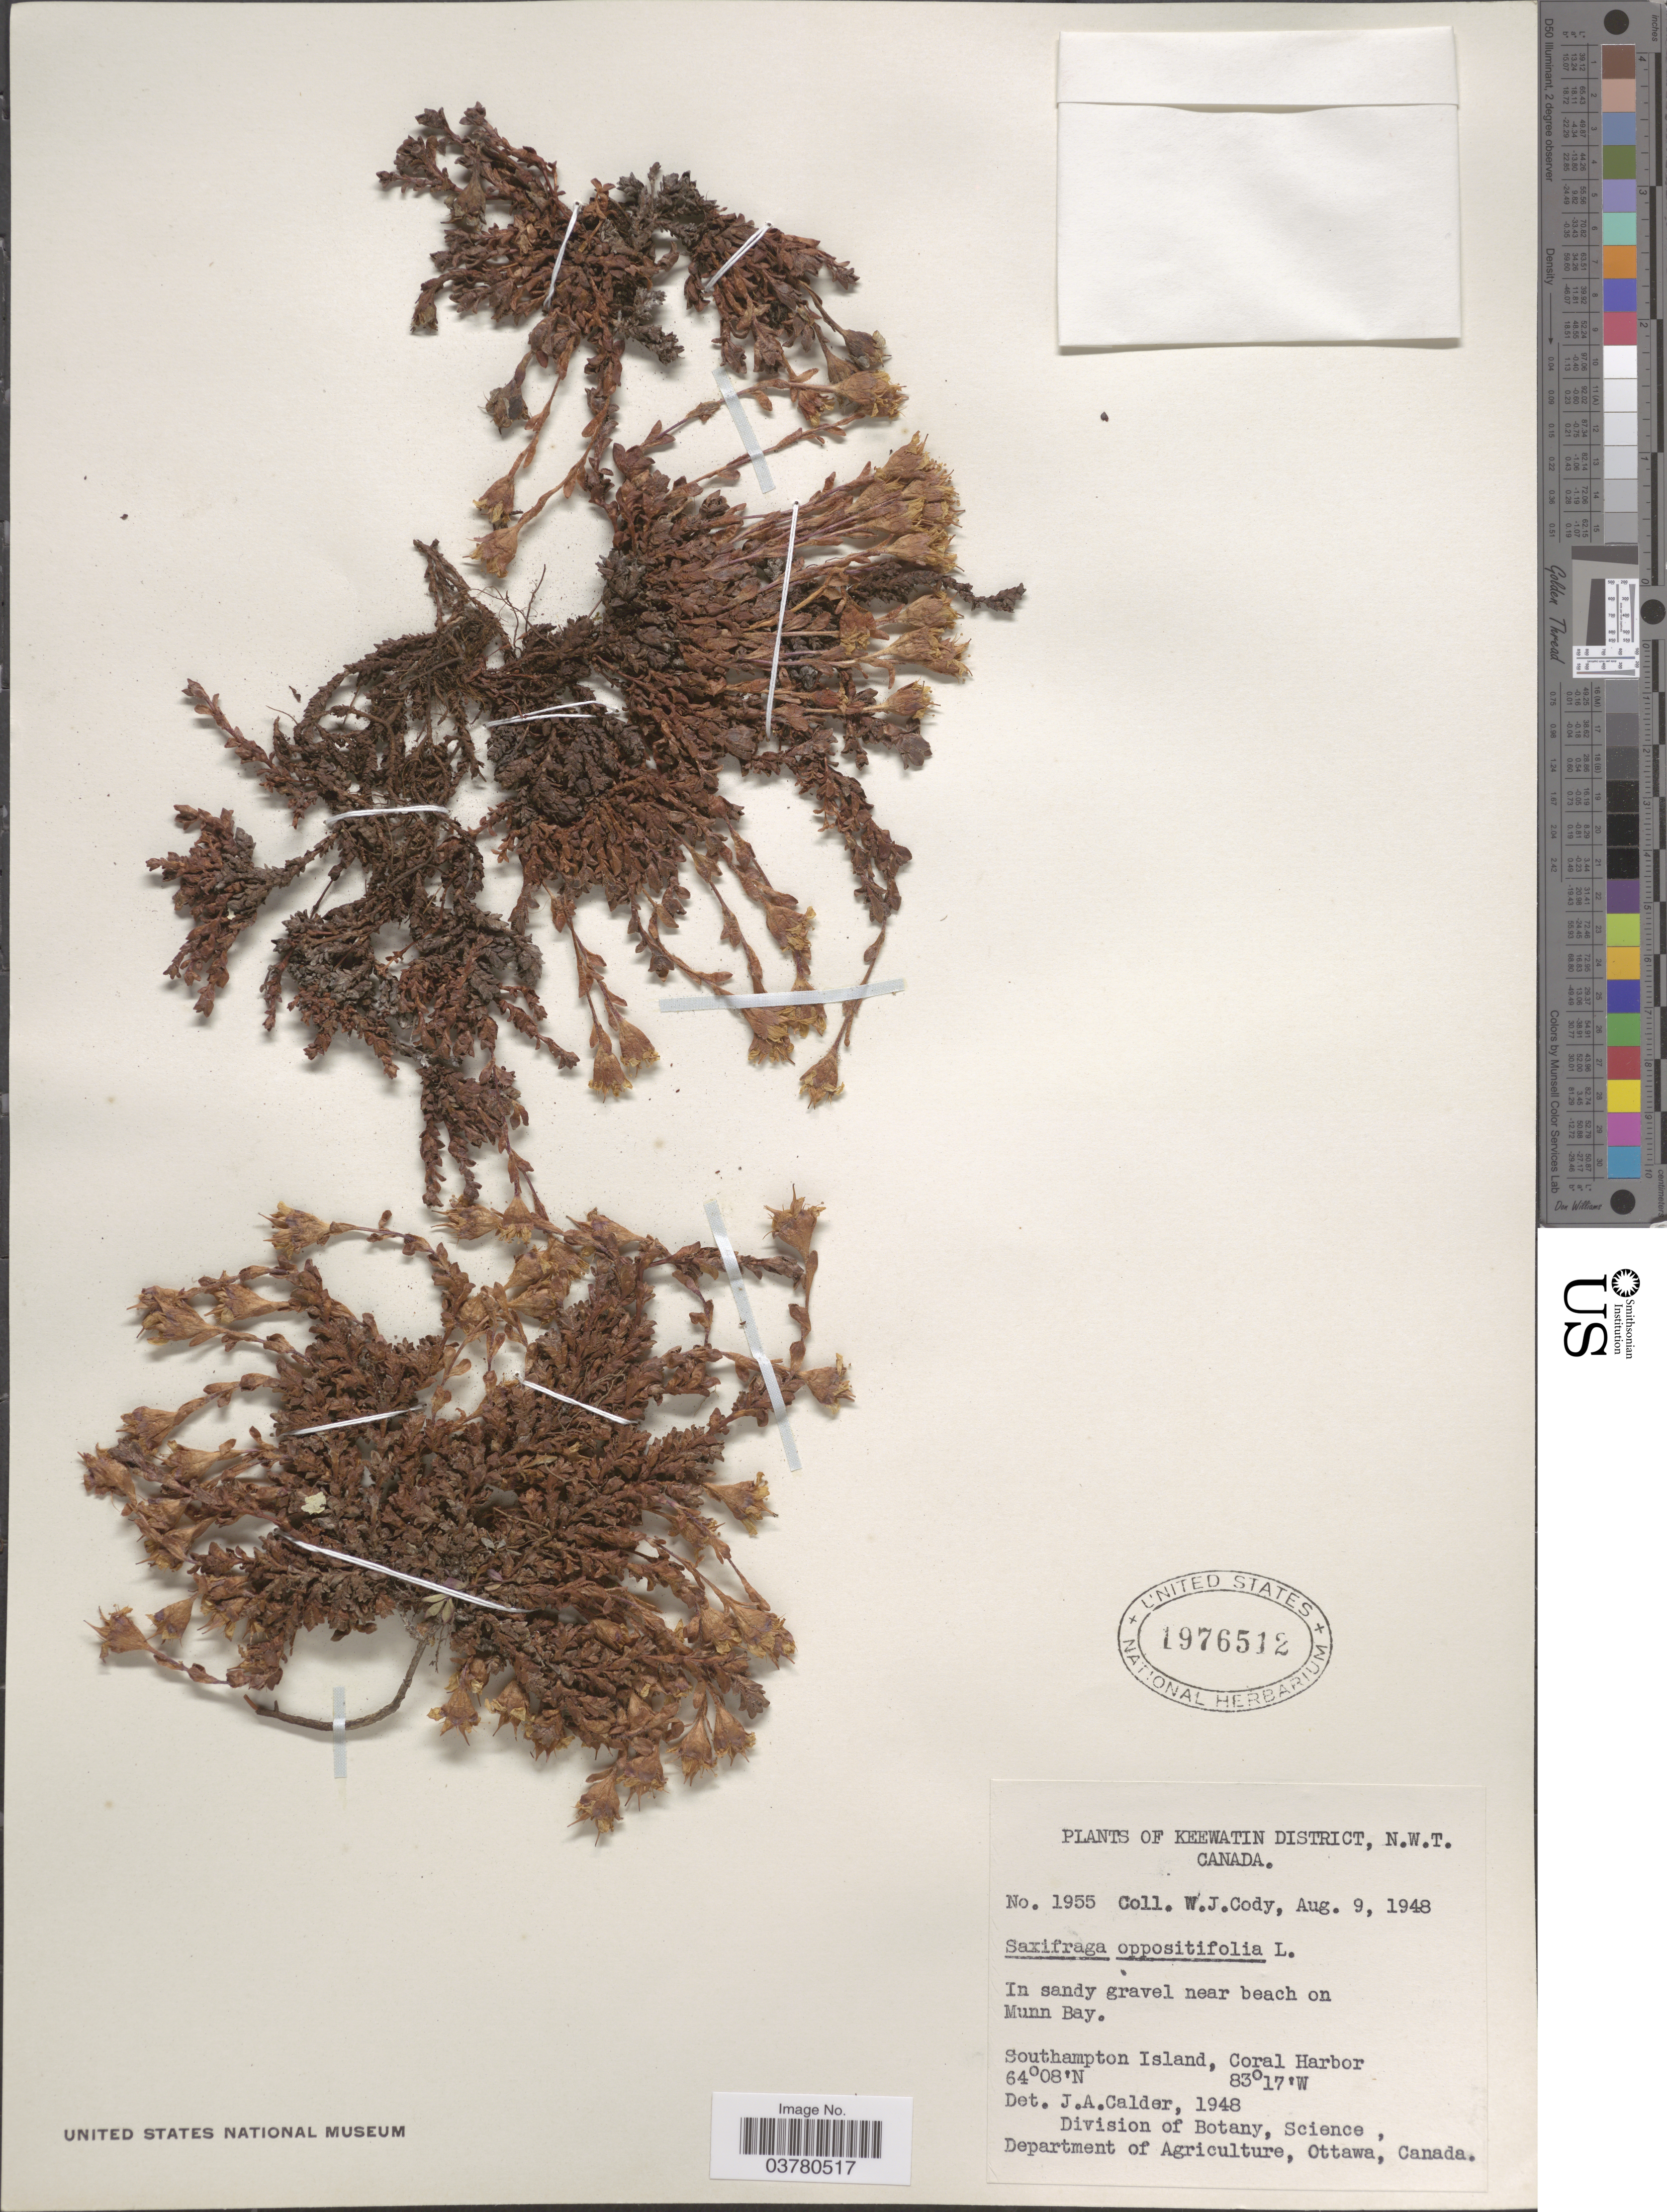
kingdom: Plantae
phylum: Tracheophyta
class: Magnoliopsida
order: Saxifragales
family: Saxifragaceae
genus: Saxifraga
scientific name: Saxifraga oppositifolia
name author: L.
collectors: W. Cody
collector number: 1955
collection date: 1948-08-09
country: Canada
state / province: Northwest Territories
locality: Keewatin District. Near beach on Munn Bay. Southampton Island, Coral Harbor.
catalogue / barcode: US 1976512